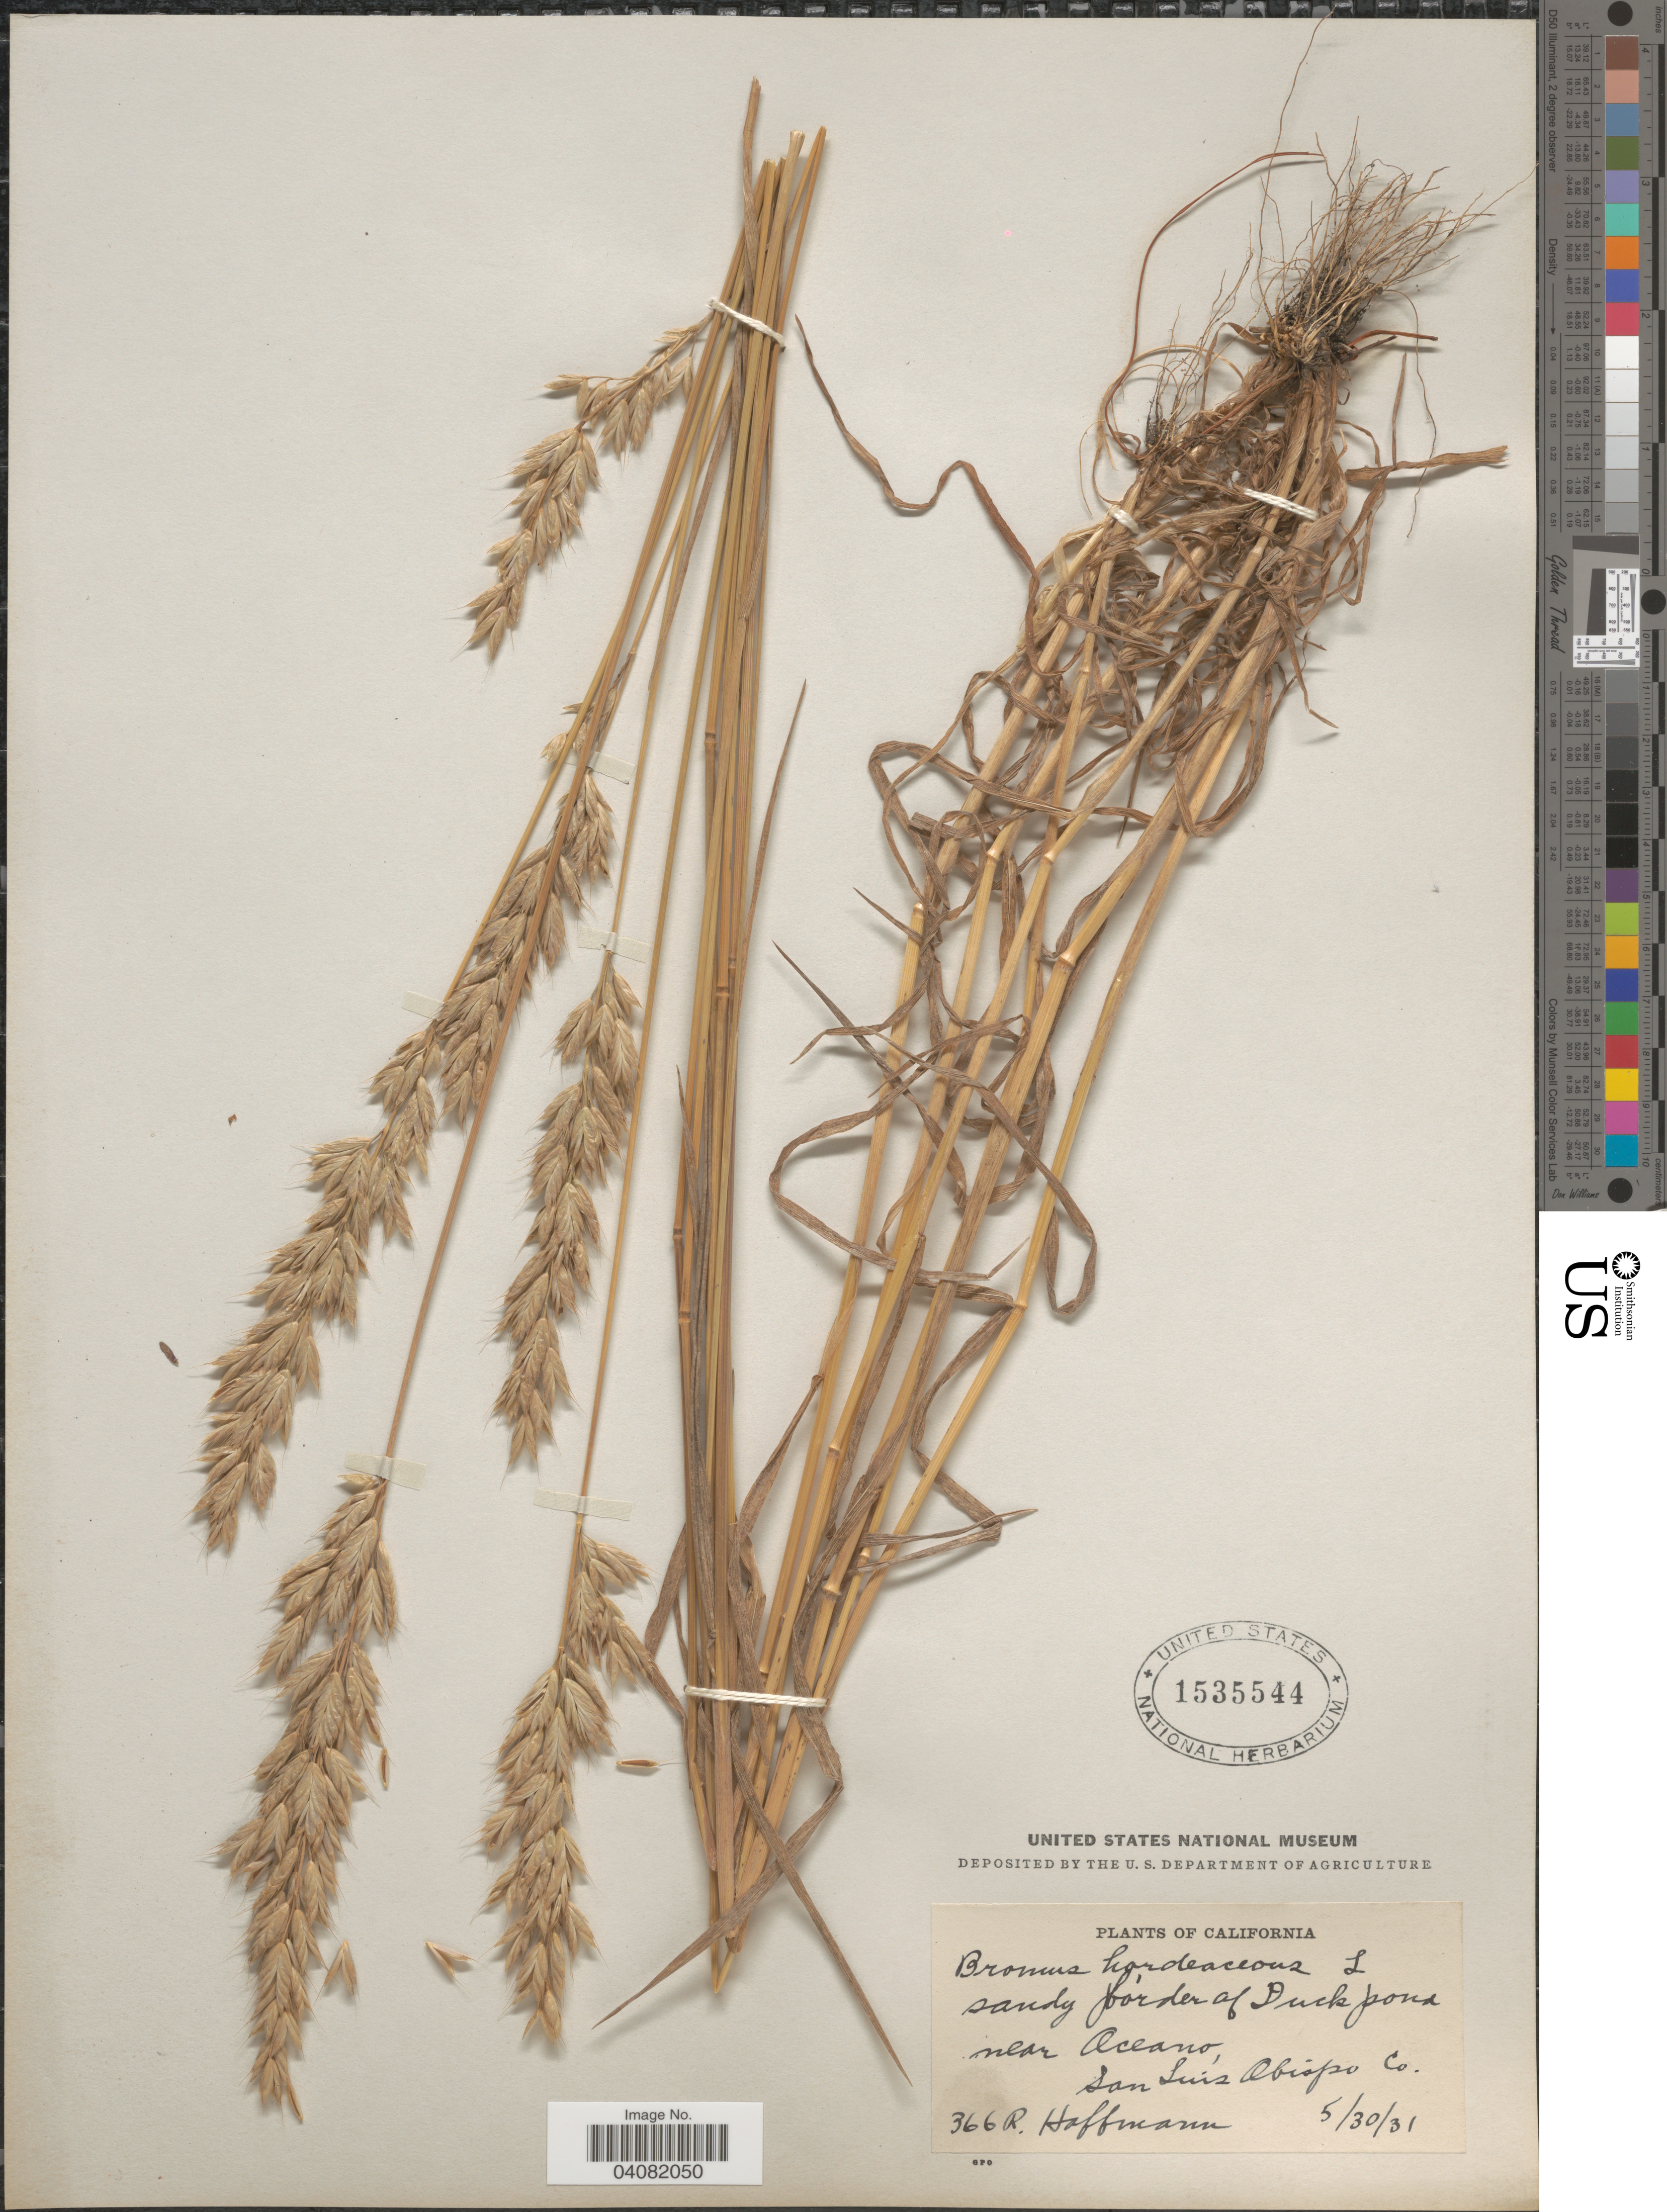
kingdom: Plantae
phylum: Tracheophyta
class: Liliopsida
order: Poales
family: Poaceae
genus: Bromus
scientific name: Bromus hordeaceus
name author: L.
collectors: R. Hoffman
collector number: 366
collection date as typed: Transcribed d/m/y: 30/5/31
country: United States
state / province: California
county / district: San Luis Obispo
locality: Sandy border of Duck pond near Oceano, San Luis Obispo Co.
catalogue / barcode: US 1535544